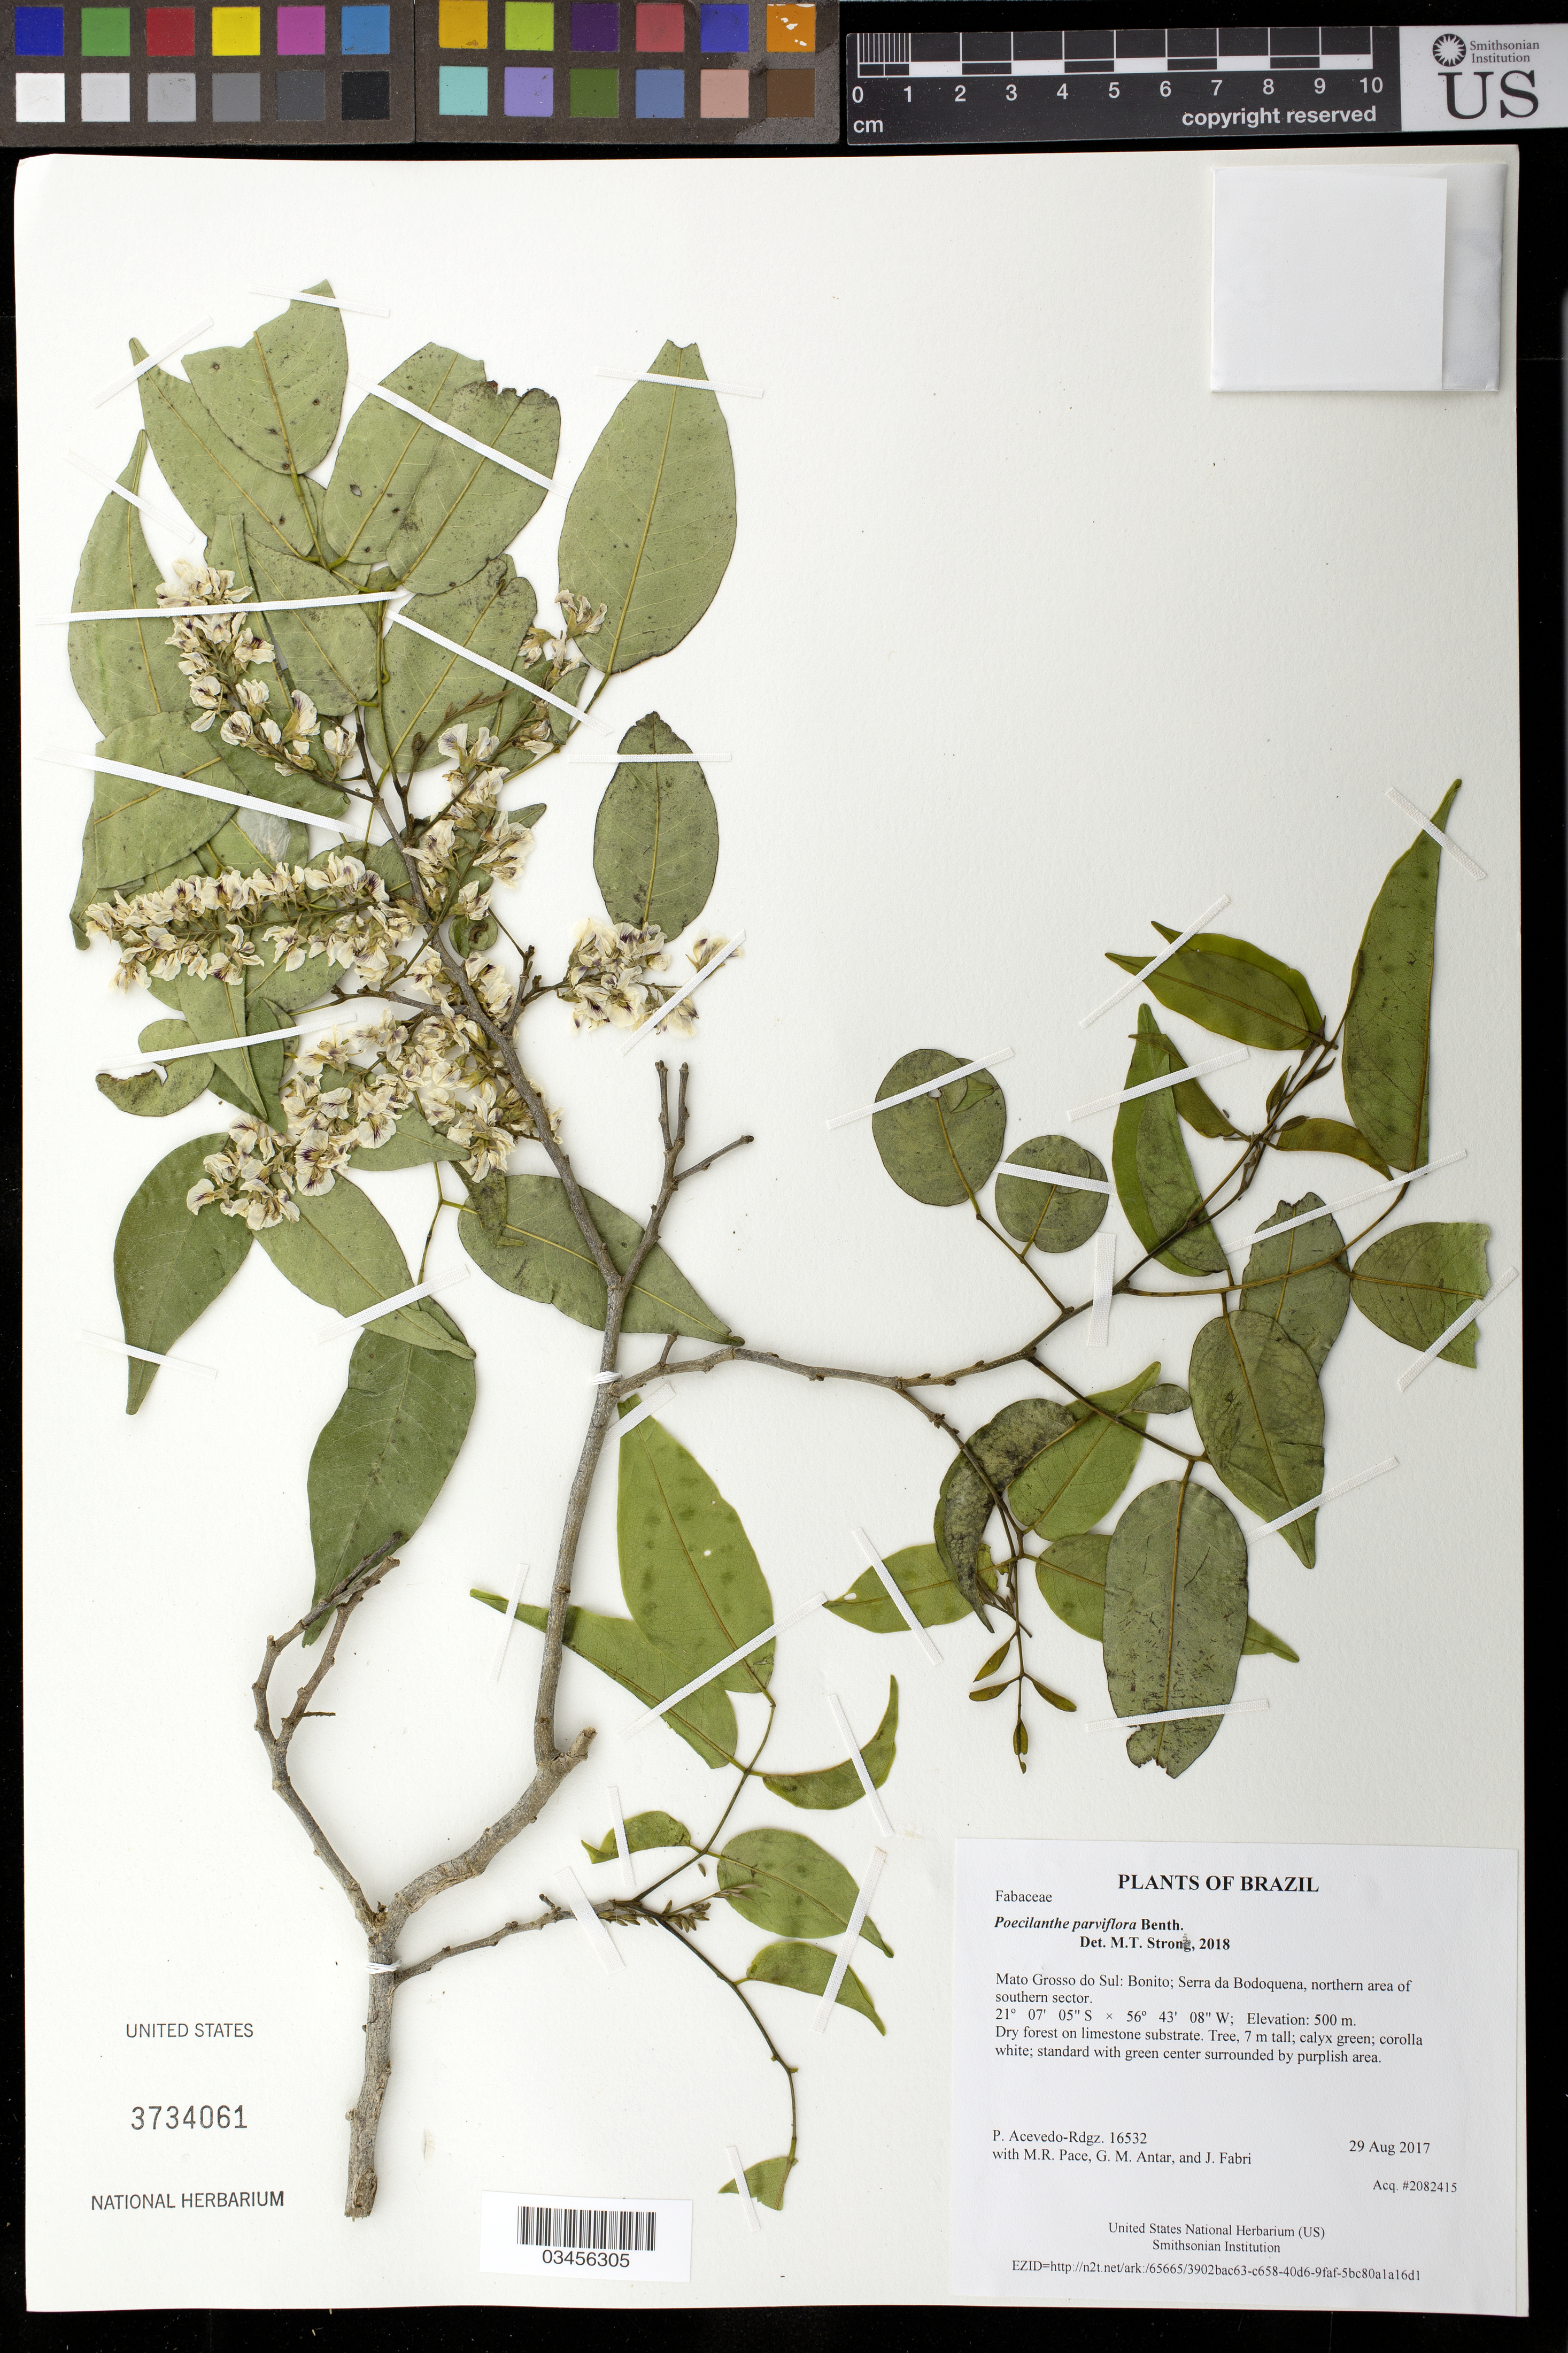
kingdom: Plantae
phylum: Tracheophyta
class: Magnoliopsida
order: Fabales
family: Fabaceae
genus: Poecilanthe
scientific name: Poecilanthe parviflora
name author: Benth.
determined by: Strong, Mark T., (BOT), Smithsonian Institution - National Museum of Natural History (UNITED STATES)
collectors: P. Acevedo-Rodr., M. R. Pace, G. M. Antar & J. Fabri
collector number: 16532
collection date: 2017-08-29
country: Brazil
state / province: Mato Grosso do Sul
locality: Bonito; Serra da Bodoquena, northern area of southern sector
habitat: Dry forest on limestone substrate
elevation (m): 500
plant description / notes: US, NY, MO, K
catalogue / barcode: US 3734061